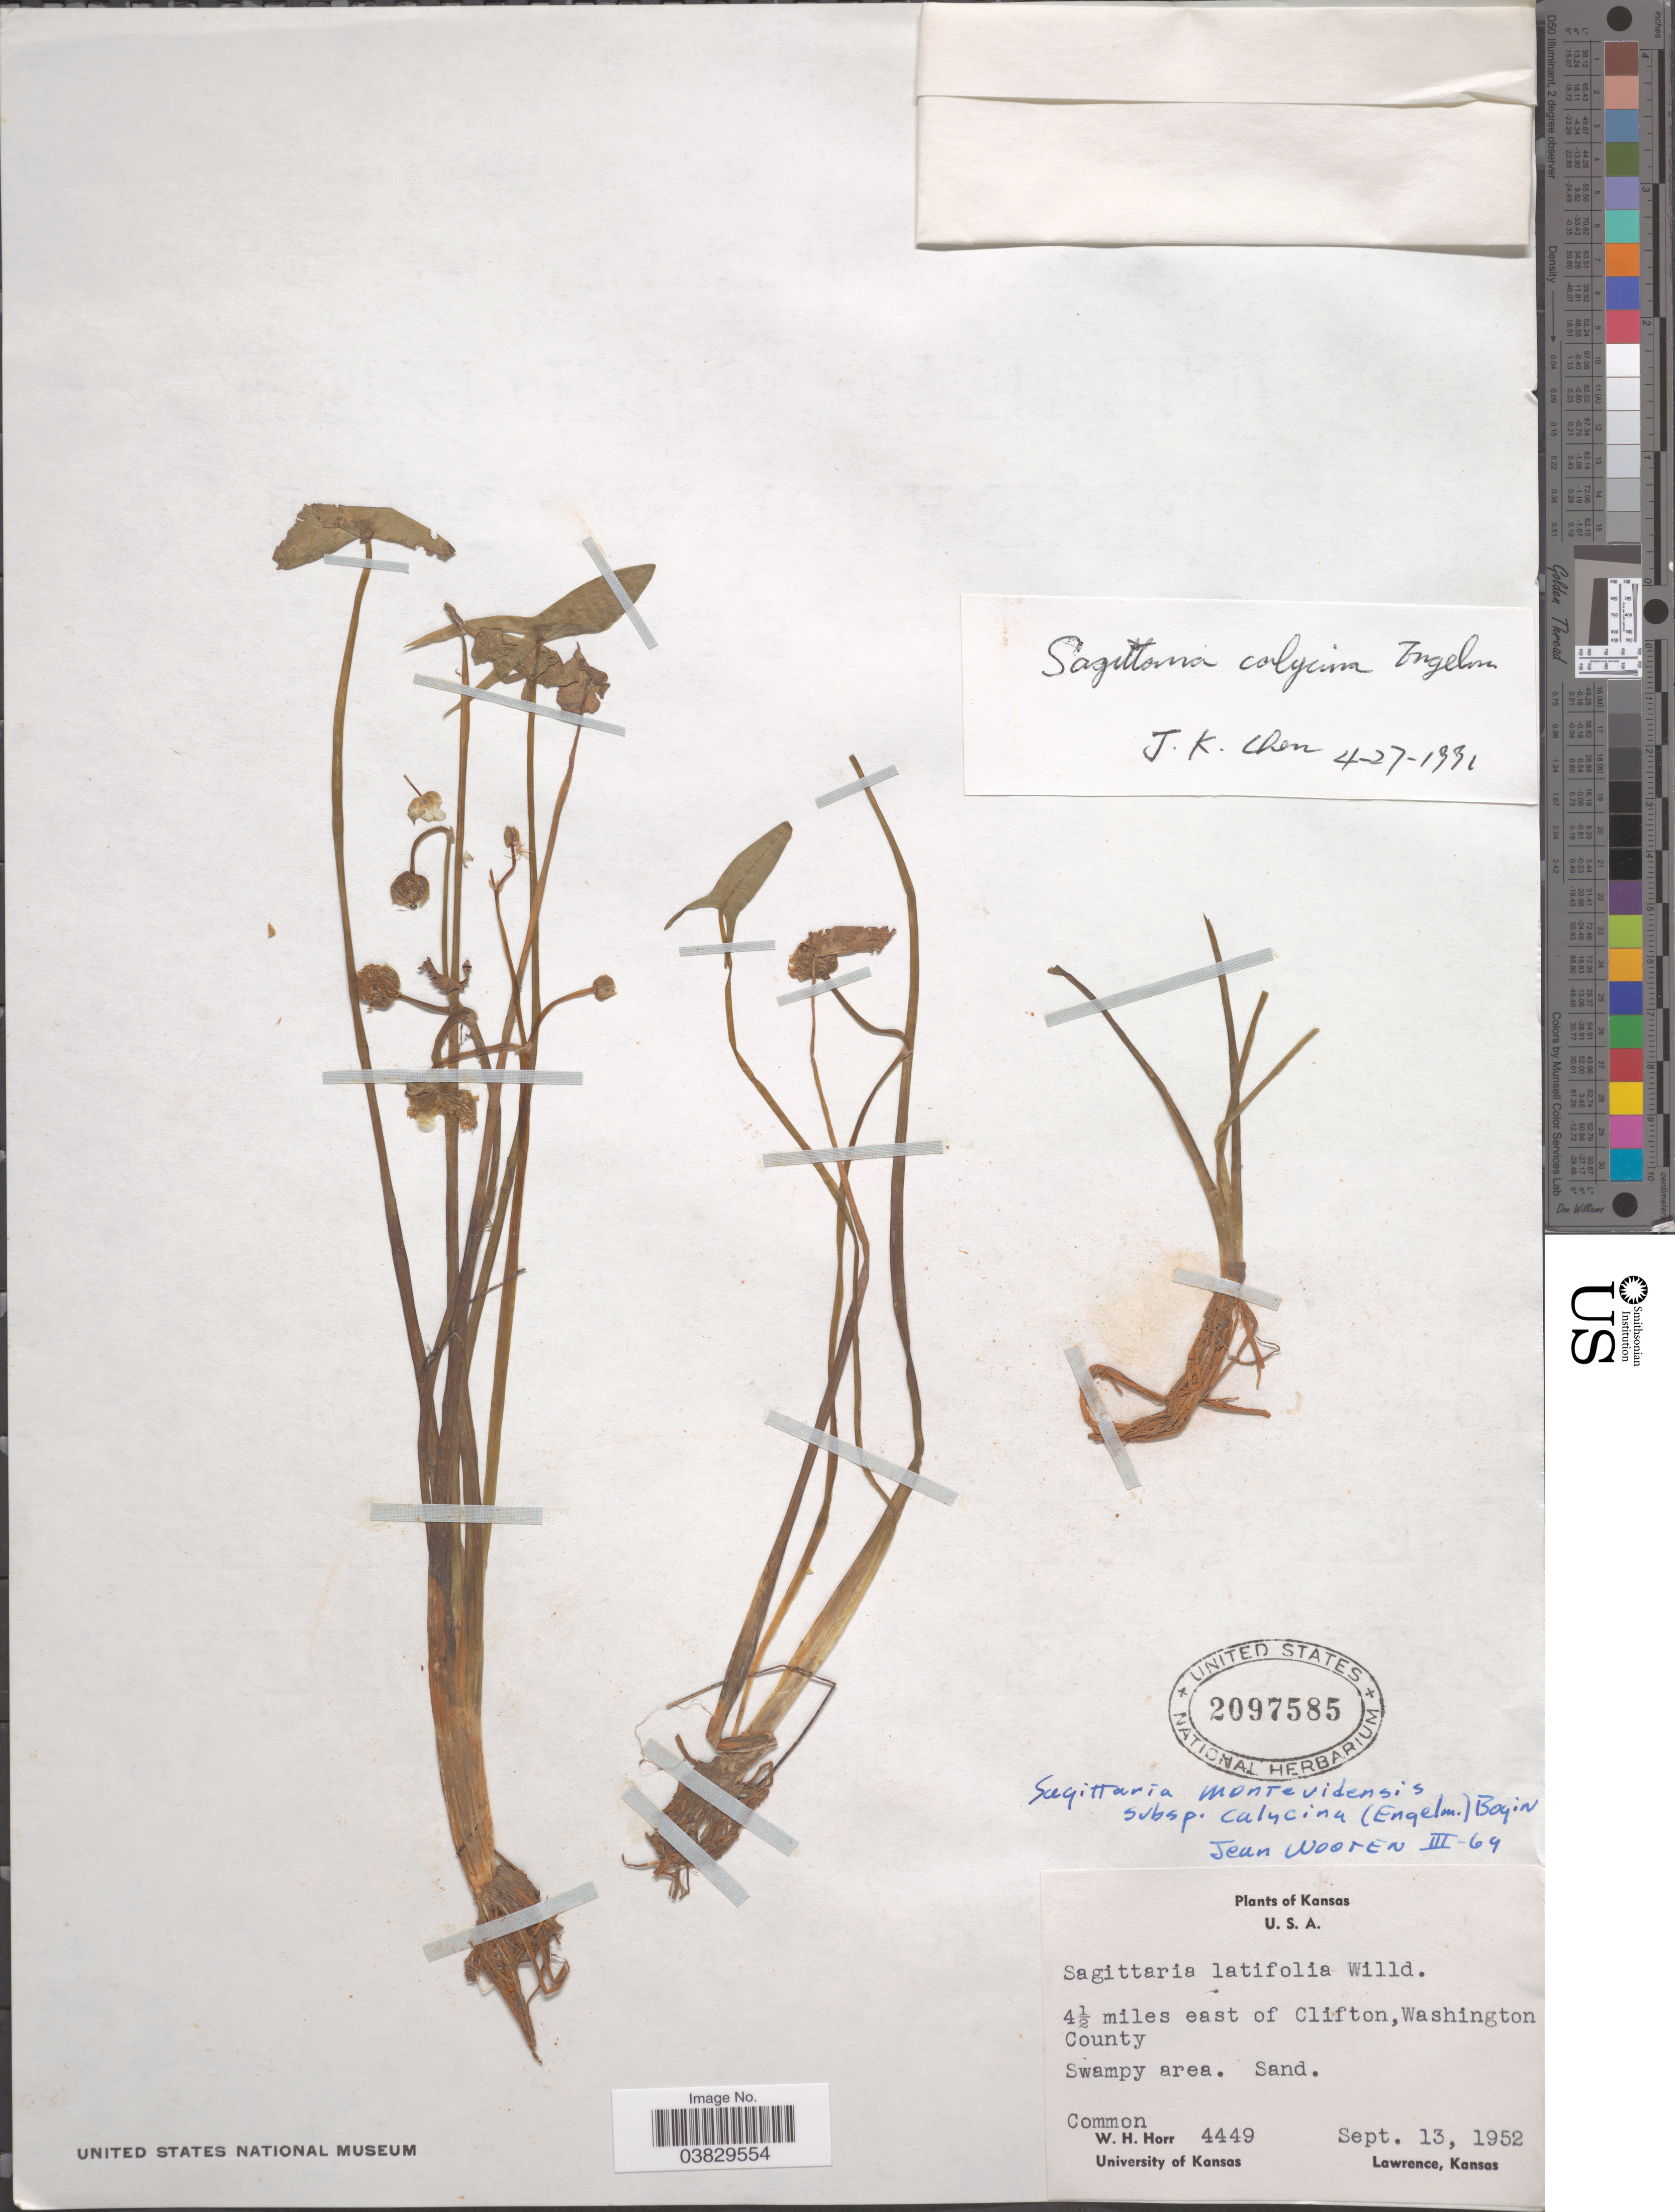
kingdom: Plantae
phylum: Tracheophyta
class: Liliopsida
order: Alismatales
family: Alismataceae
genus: Sagittaria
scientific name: Sagittaria calycina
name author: Engelm.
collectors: W. H. Horr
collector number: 4449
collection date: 1952-09-13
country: United States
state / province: Kansas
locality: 4½ miles east of Clifton, Washington County.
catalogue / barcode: US 2097585